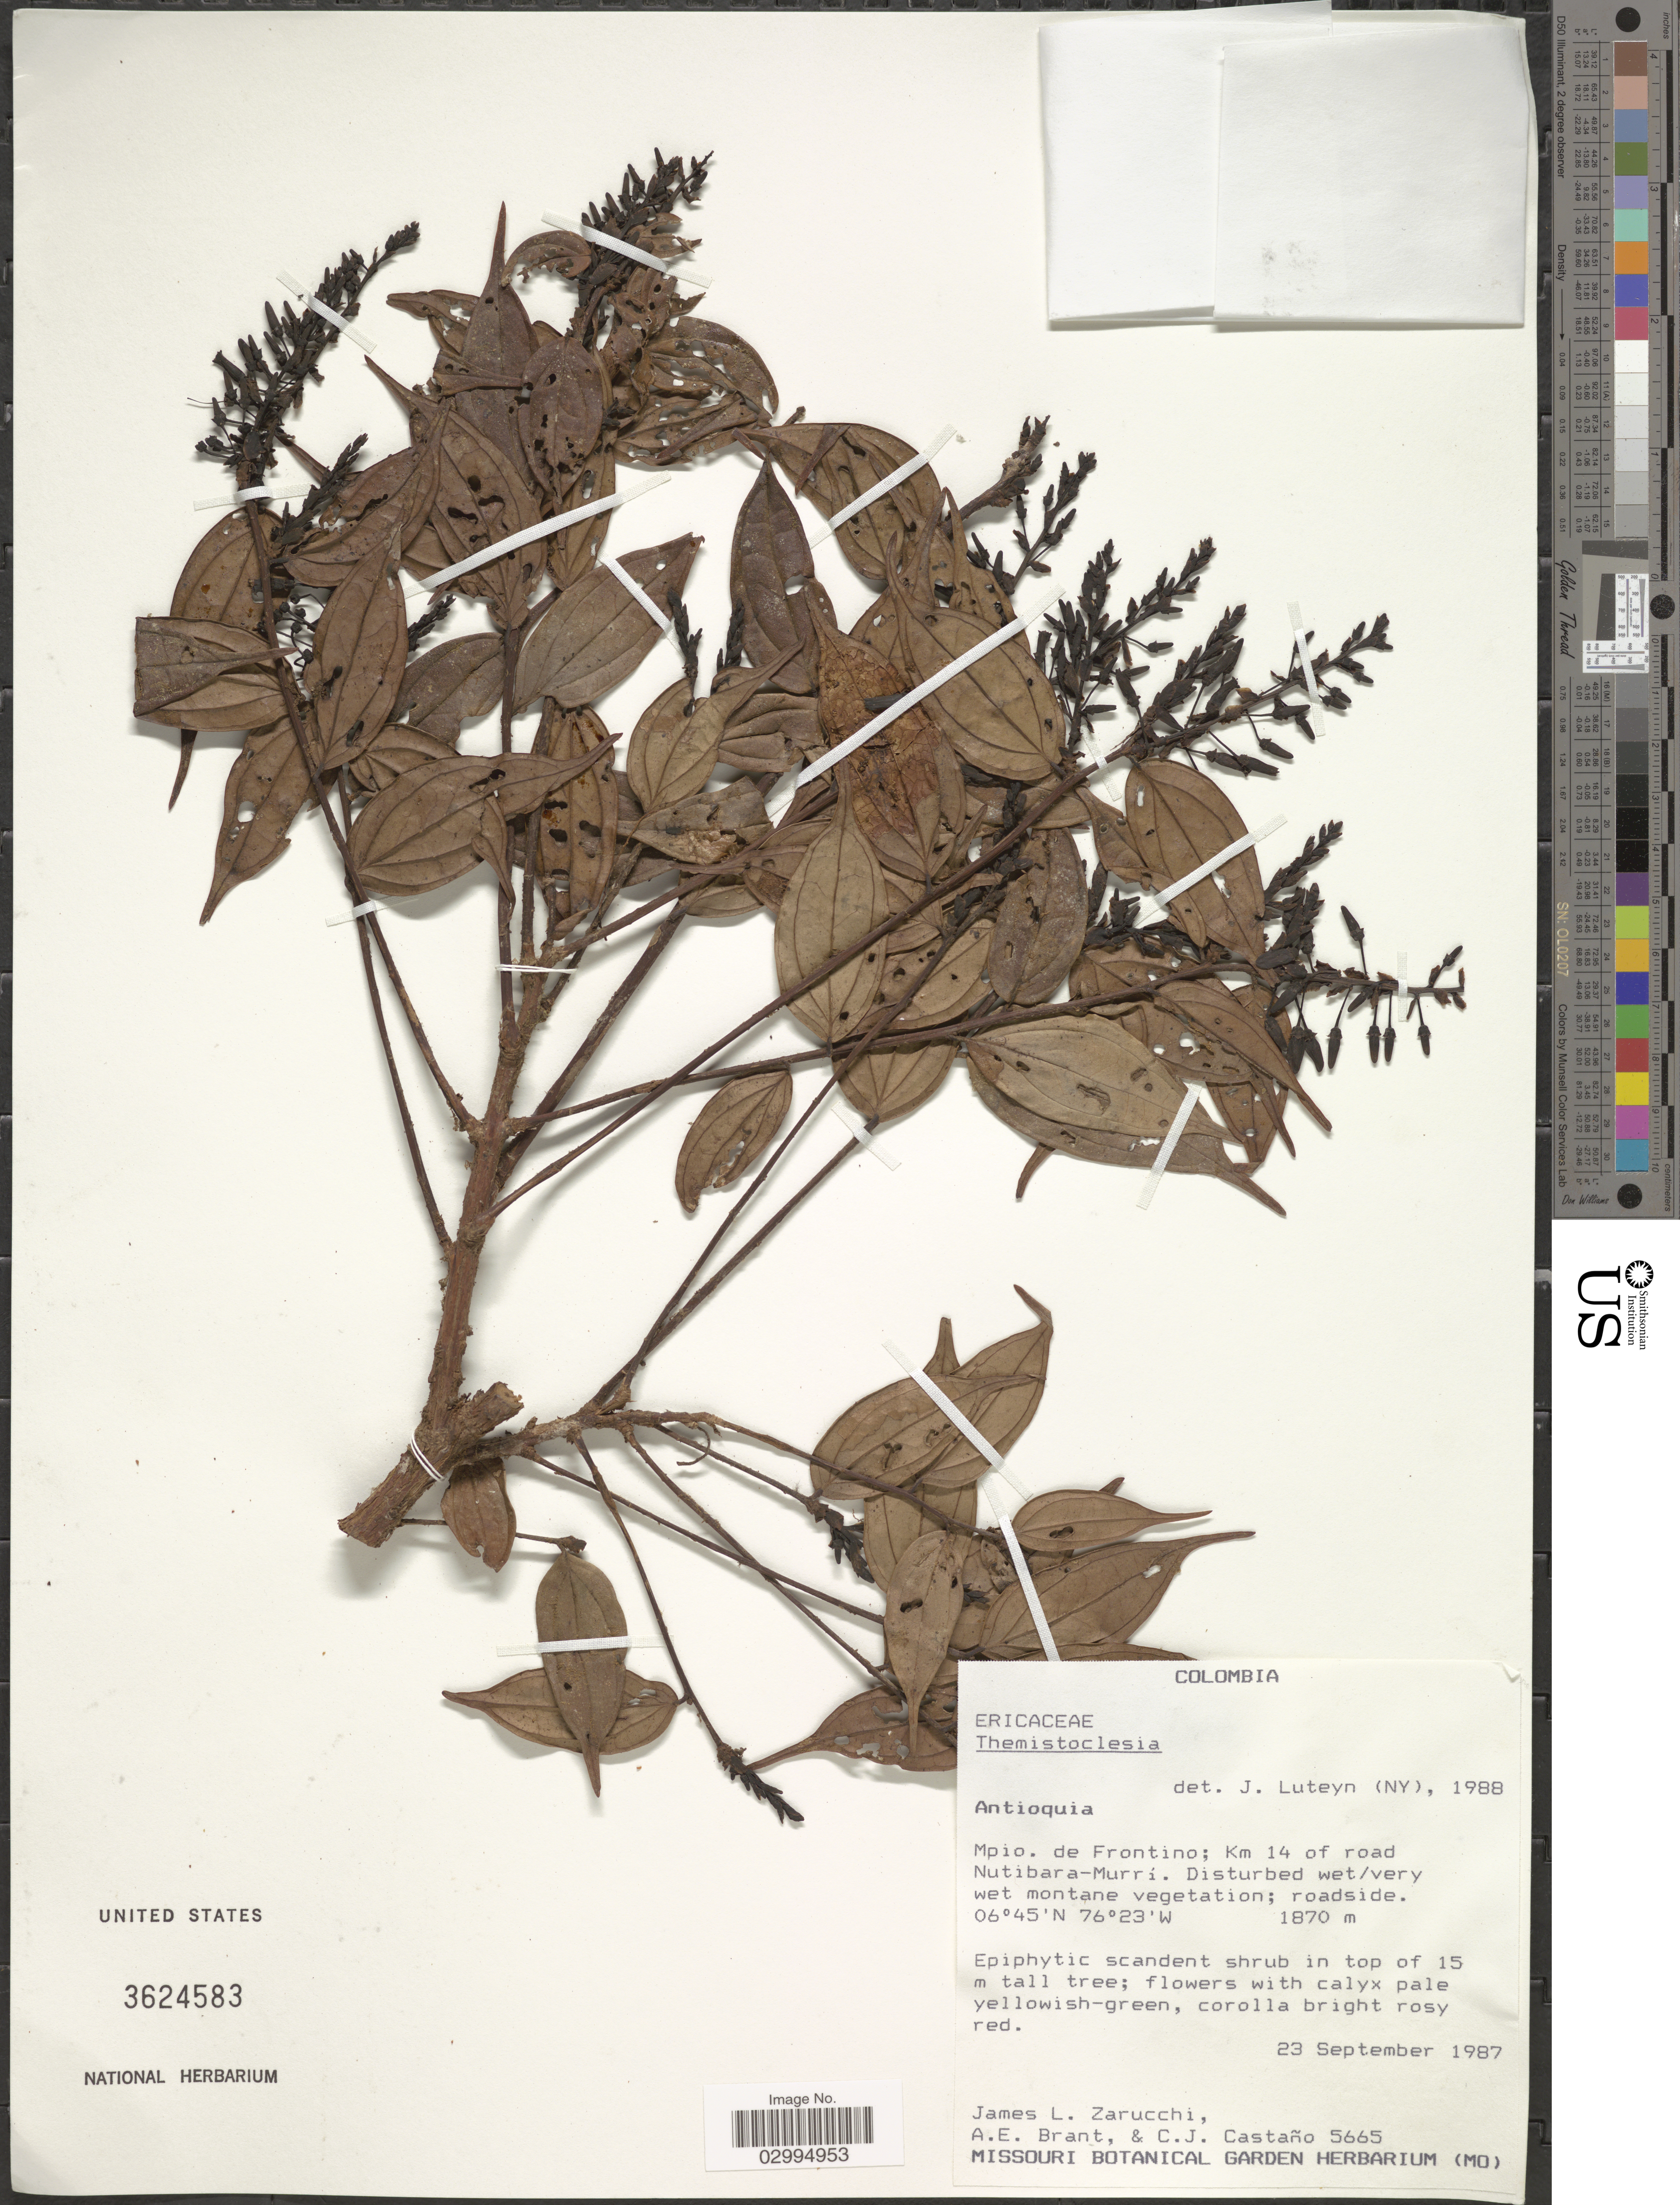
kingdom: Plantae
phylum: Tracheophyta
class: Magnoliopsida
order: Ericales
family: Ericaceae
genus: Themistoclesia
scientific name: Themistoclesia sp.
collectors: J. L. Zarucchi, A. Brant & C. Castaño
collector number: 5665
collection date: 1987-09-23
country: Colombia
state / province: Antioquia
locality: Mpio. de Frontino; Km 14 of road Nutibara-Murrí.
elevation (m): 1870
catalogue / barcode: US 3624583